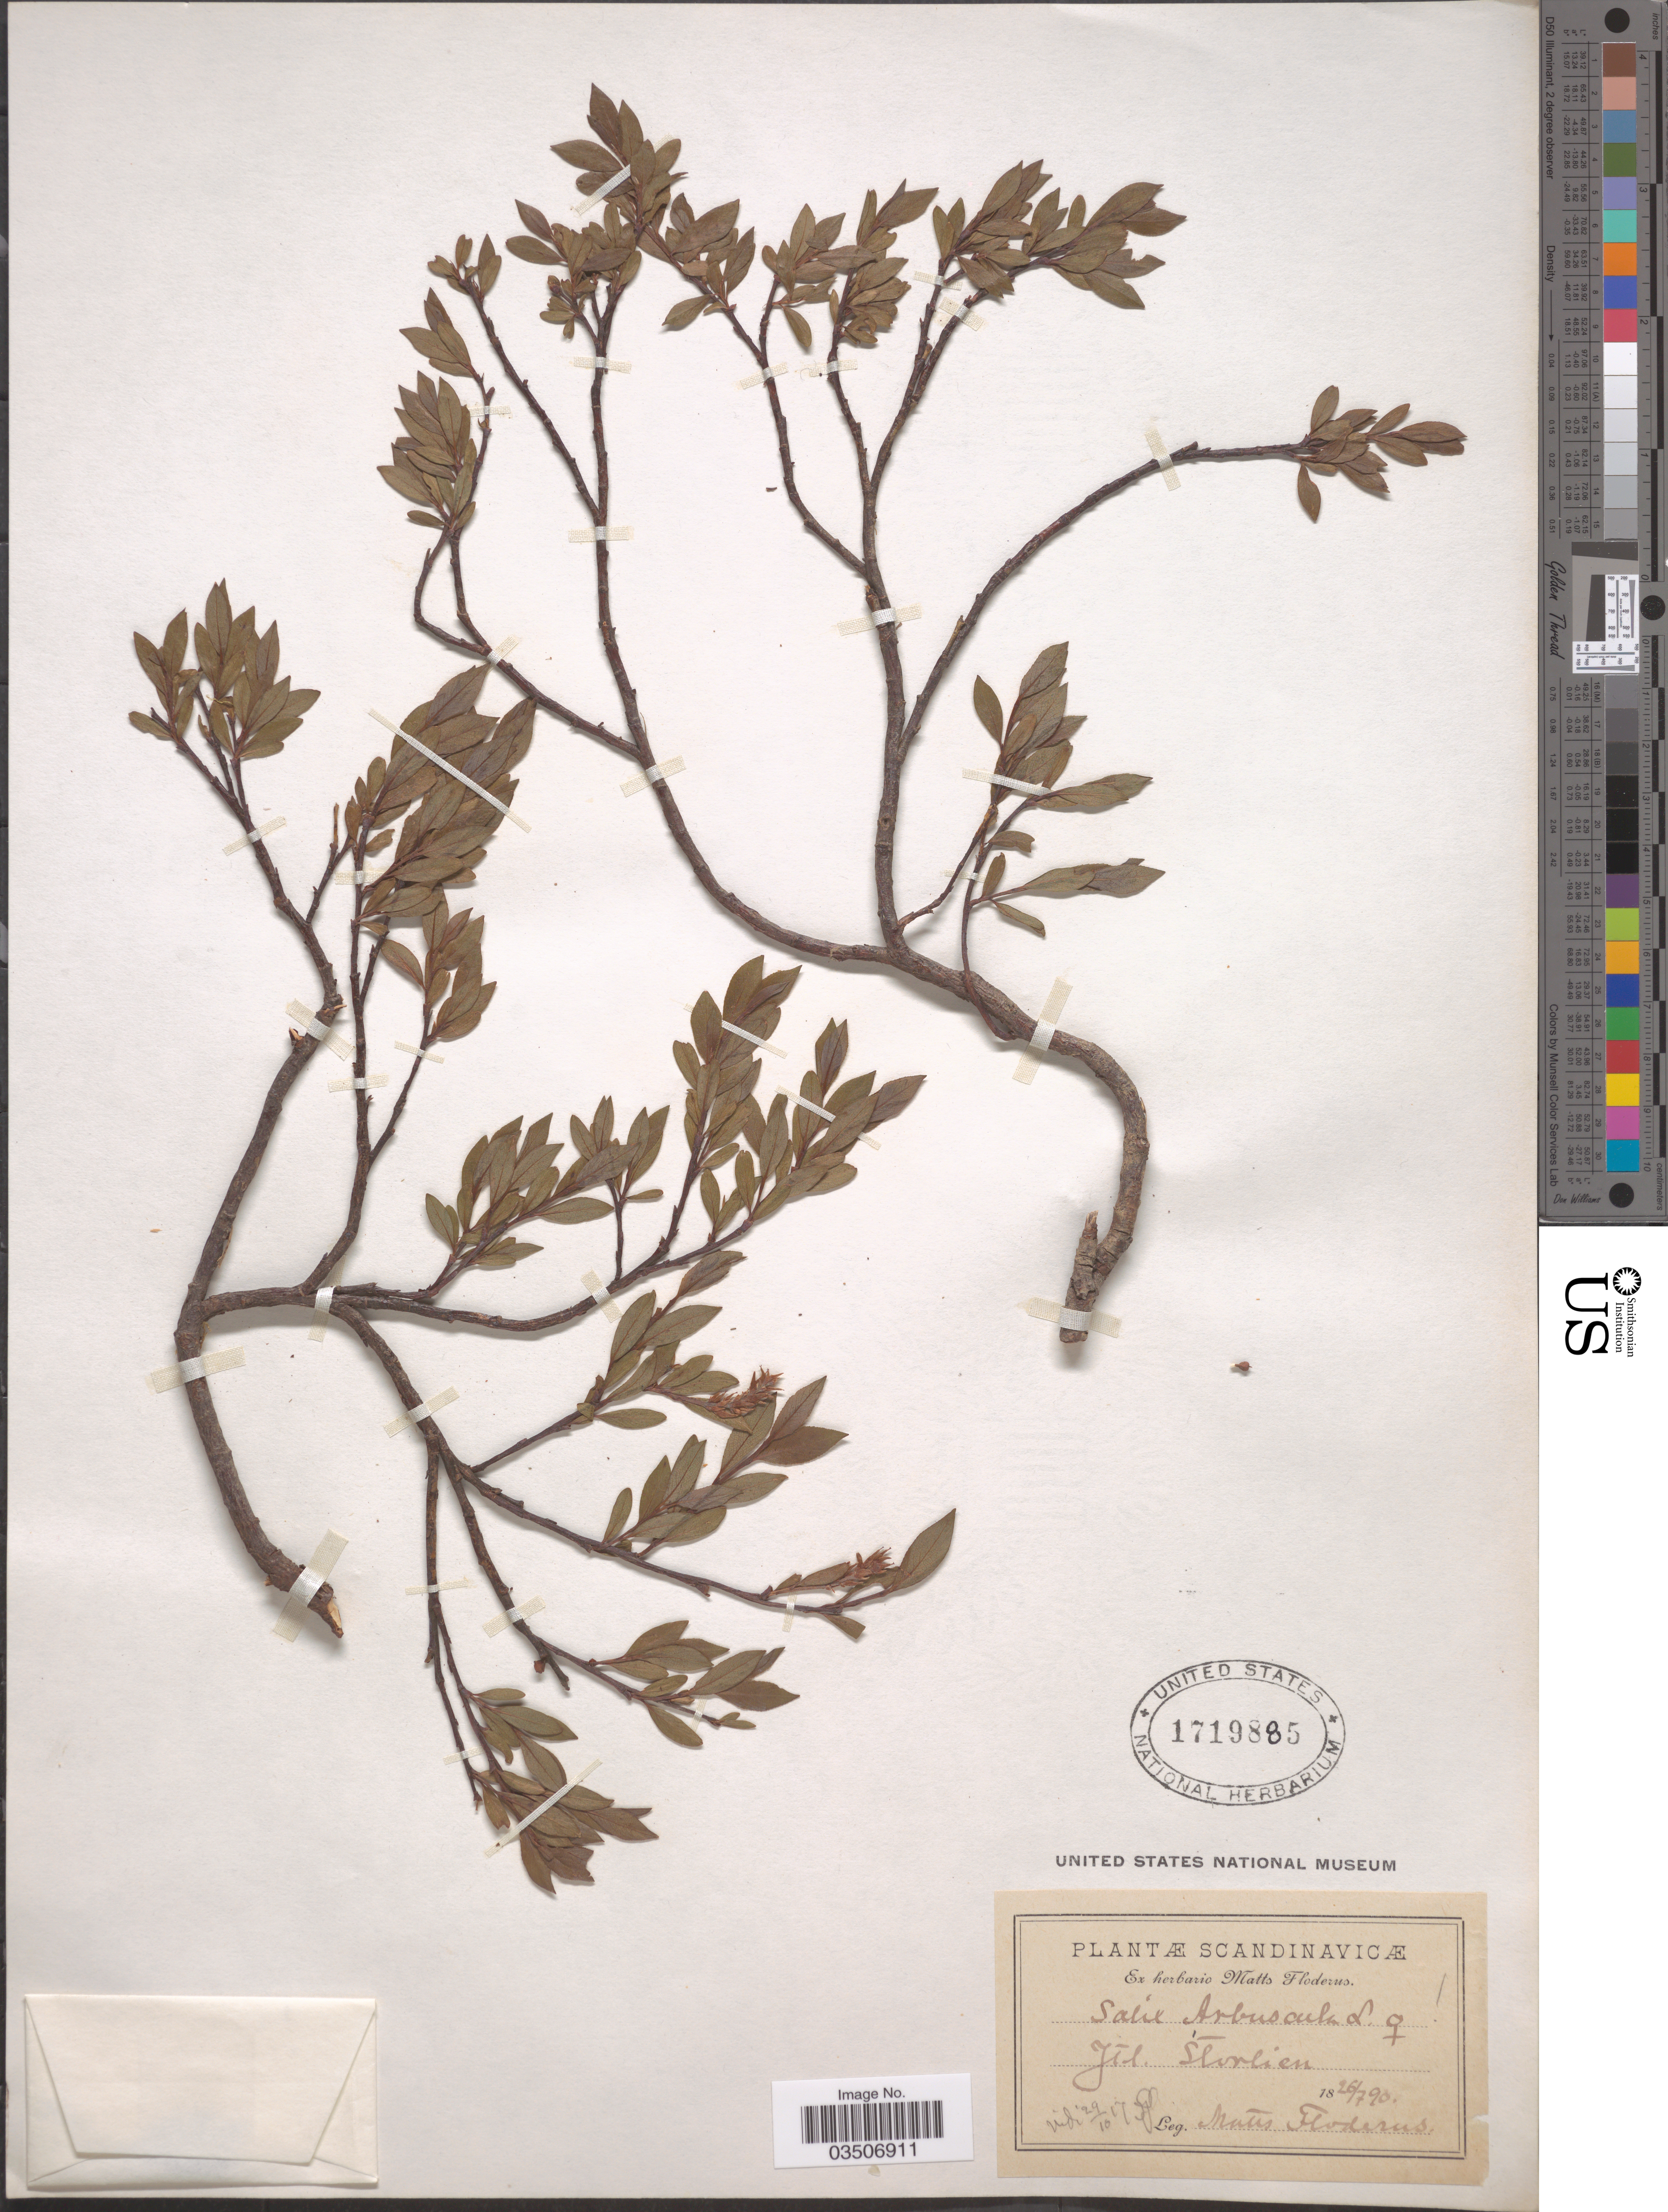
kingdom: Plantae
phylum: Tracheophyta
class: Magnoliopsida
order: Malpighiales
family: Salicaceae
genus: Salix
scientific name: Salix arbuscula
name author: L.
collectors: M. Floderus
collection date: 1890-07-26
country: Sweden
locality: Jtl. Storlien.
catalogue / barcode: US 1719885